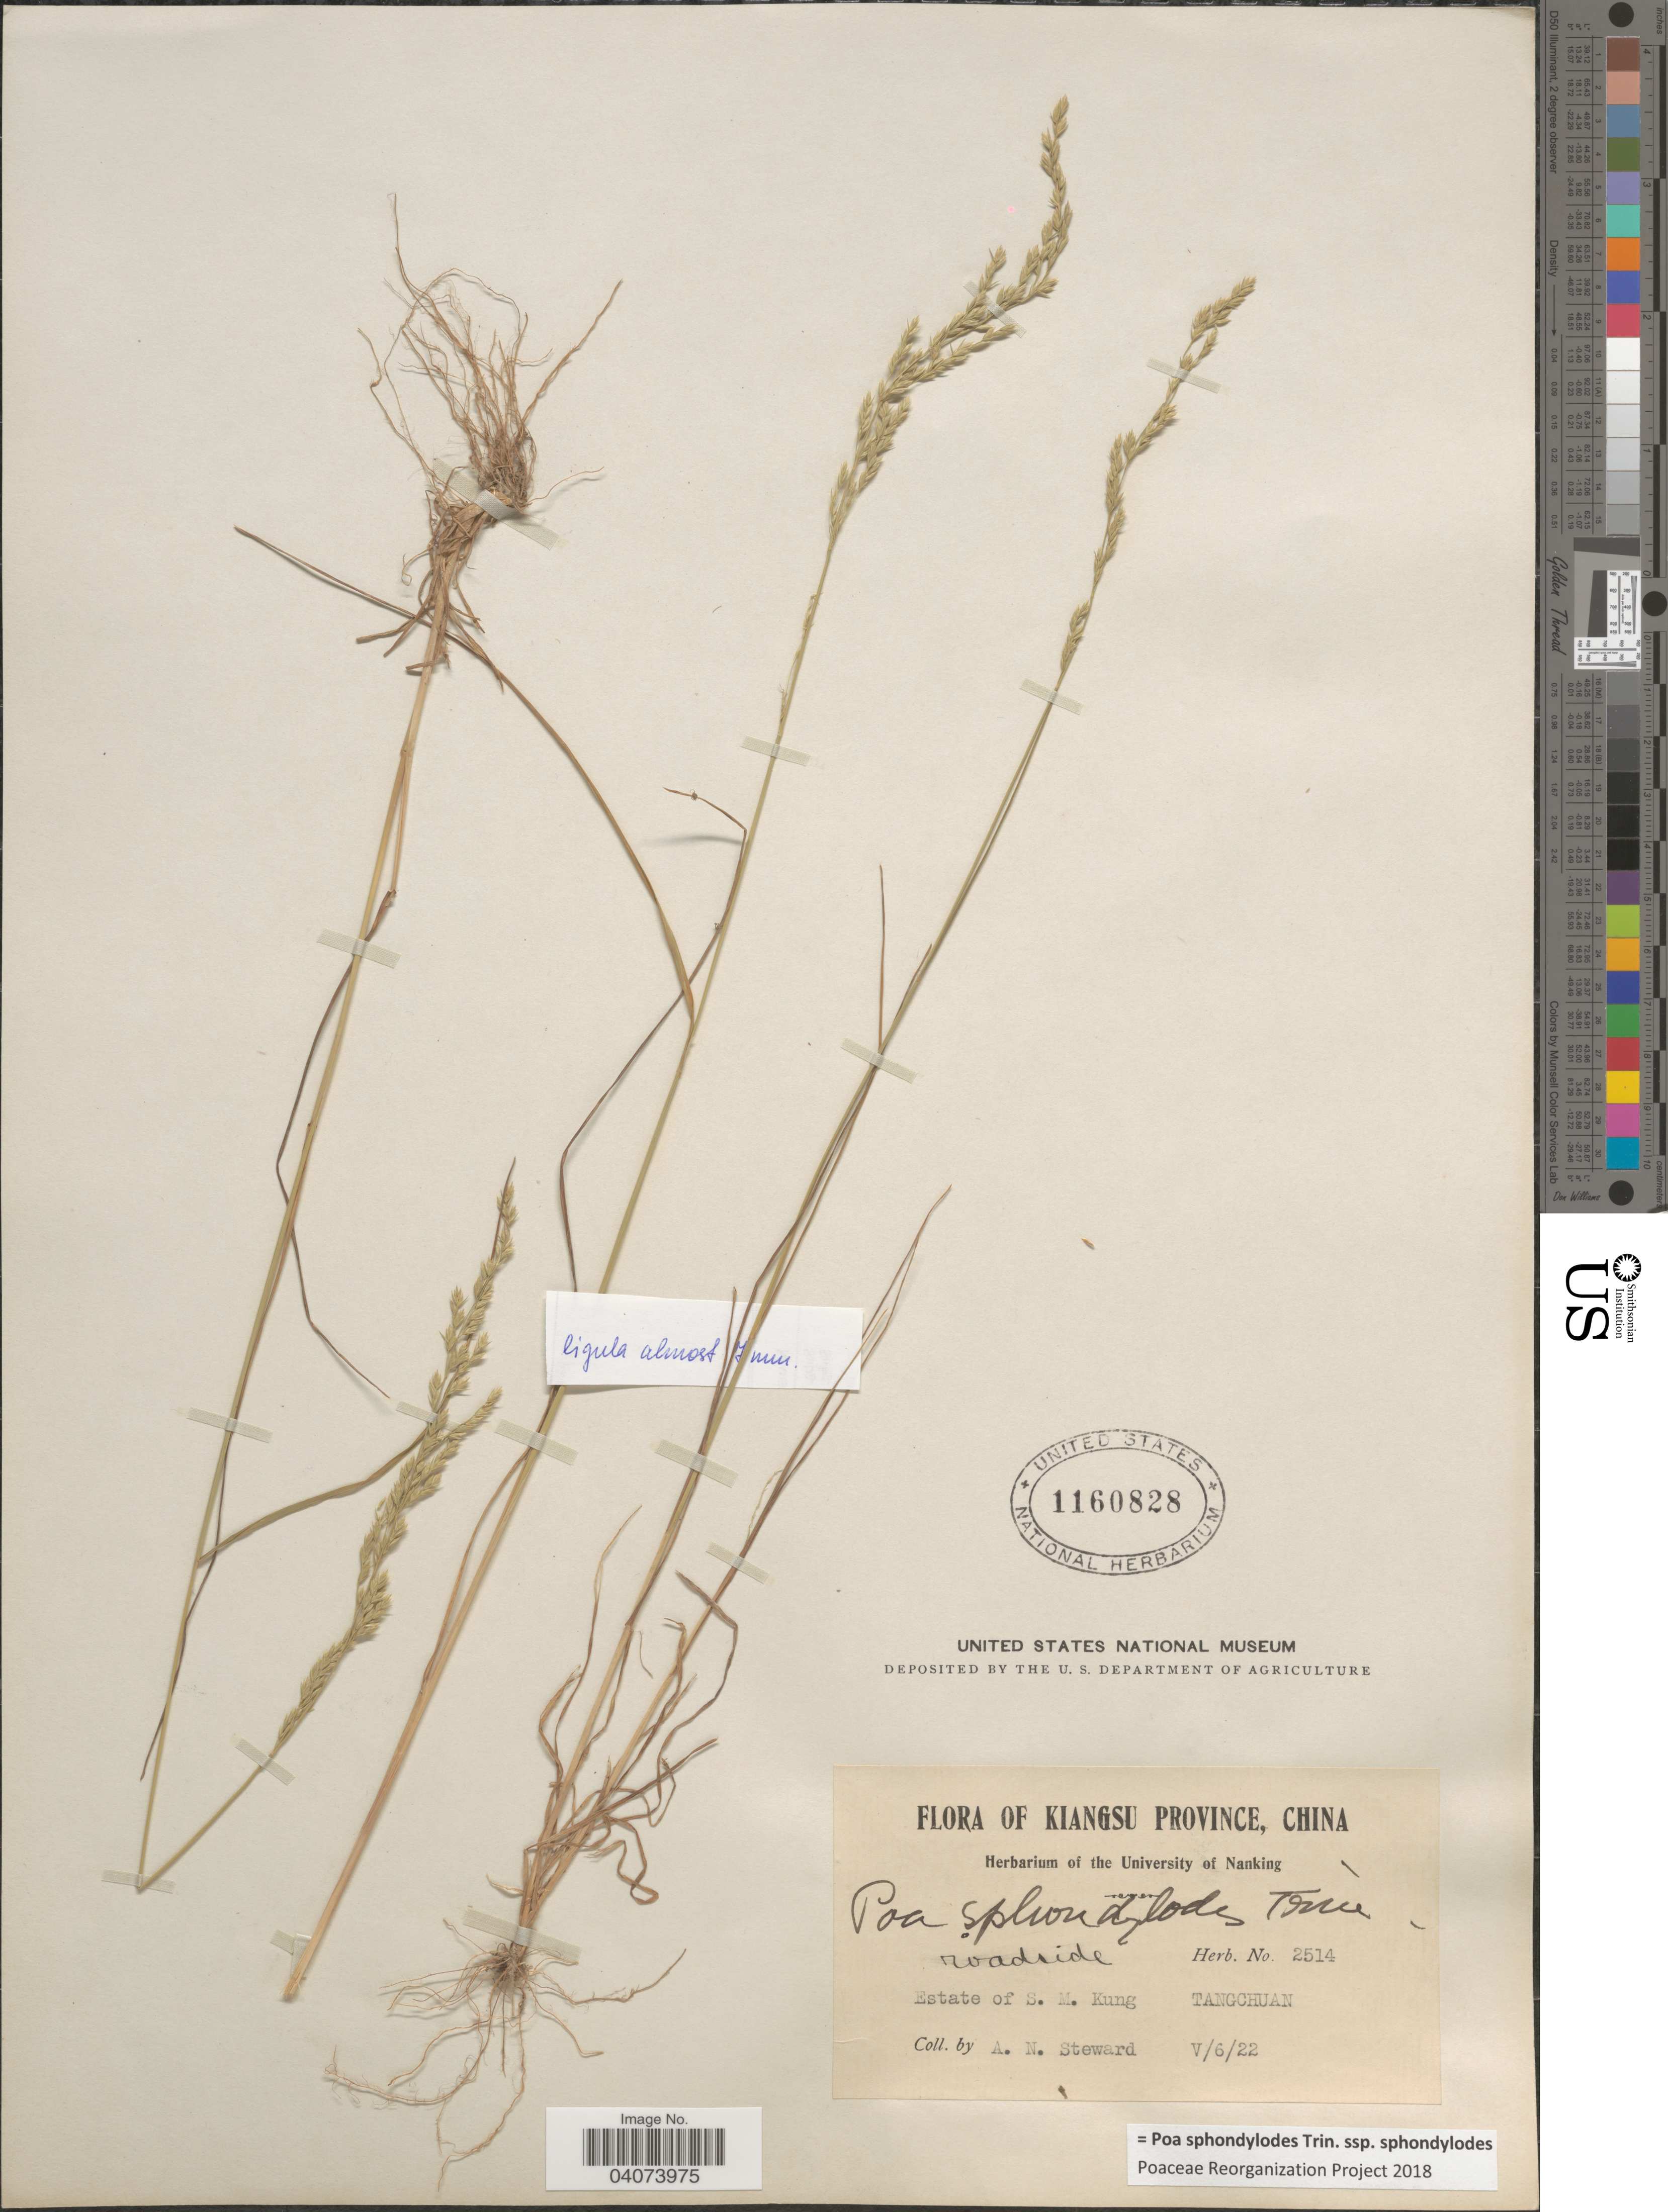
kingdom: Plantae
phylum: Tracheophyta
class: Liliopsida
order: Poales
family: Poaceae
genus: Poa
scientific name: Poa sphondylodes subsp. sphondylodes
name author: Trin.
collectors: A. N. Steward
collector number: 2514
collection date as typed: Transcribed d/m/y: 6/5/22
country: China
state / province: Jiangsu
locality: Kiangsu Province. Roadside. Estate of S.M. Kung. Tangchuan.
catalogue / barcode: US 1160828